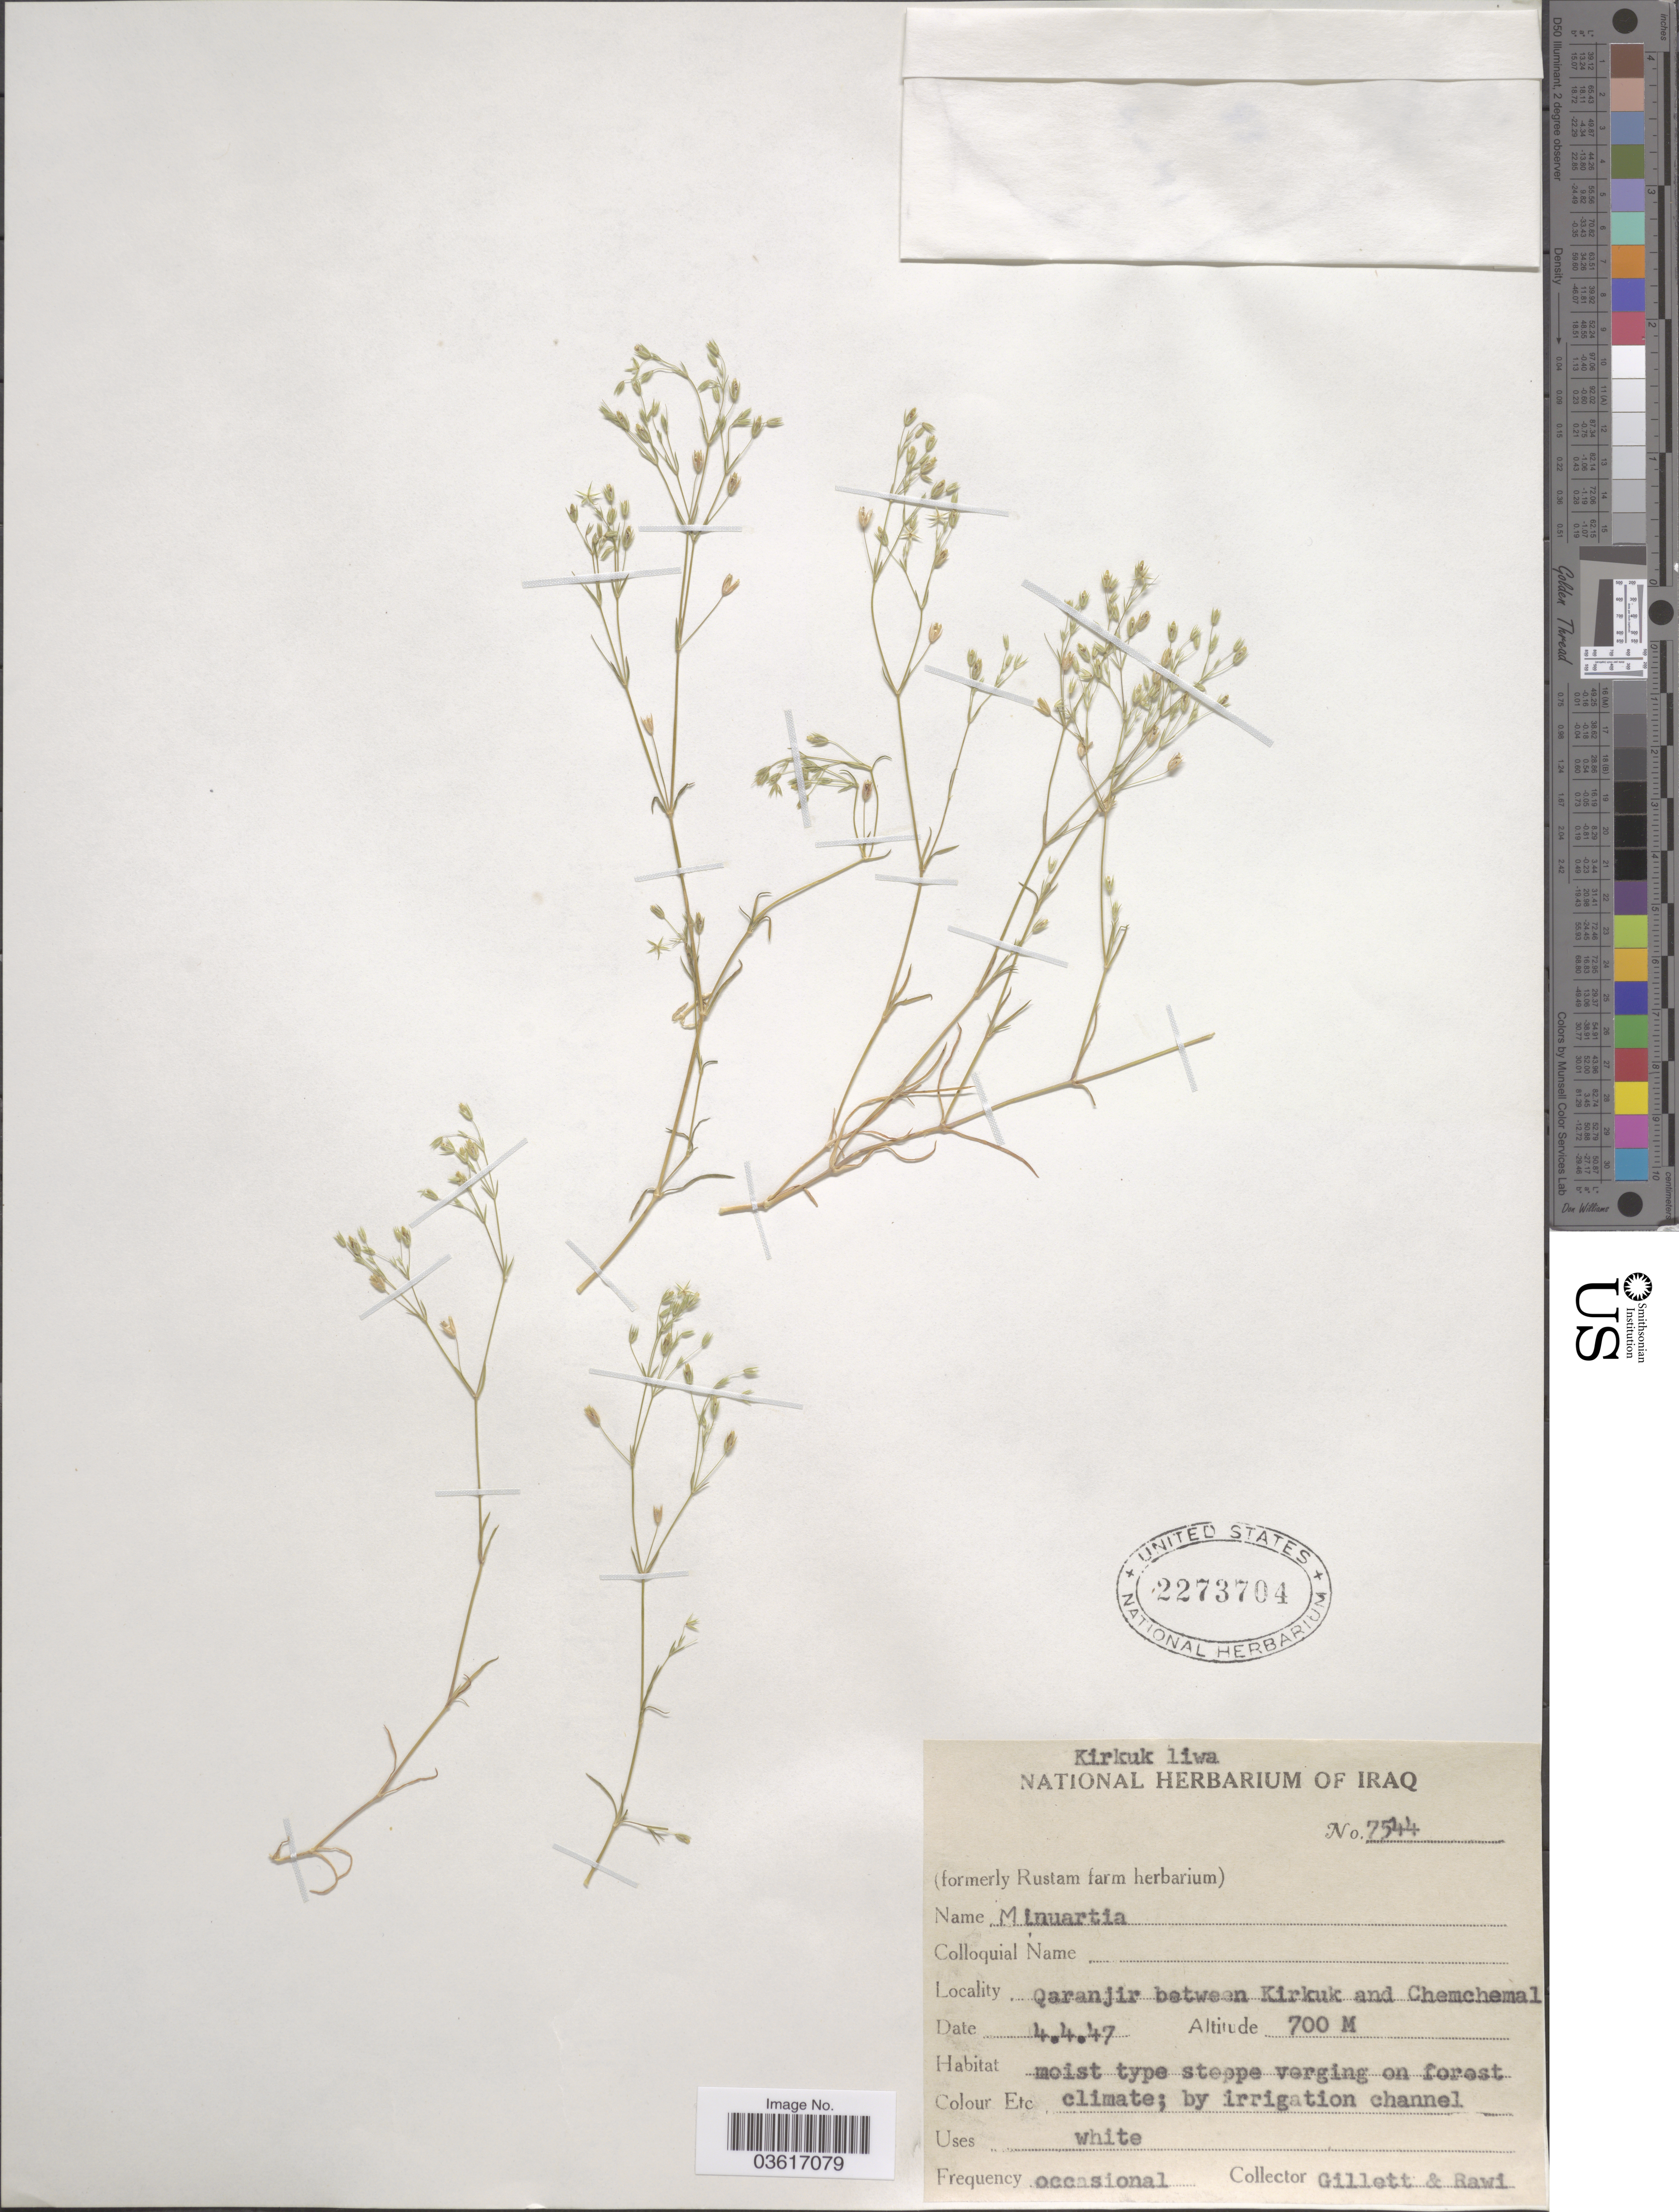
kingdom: Plantae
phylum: Tracheophyta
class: Magnoliopsida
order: Caryophyllales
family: Caryophyllaceae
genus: Minuartia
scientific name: Minuartia sp.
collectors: Gillett, -- & -. Rawi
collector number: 7544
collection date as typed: Transcribed d/m/y: 4/4/47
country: Iraq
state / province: Kirkūk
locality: Kirkuk liwa. Qaranjir between Kirkuk and Chemchemal.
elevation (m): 700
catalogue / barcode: US 2273704